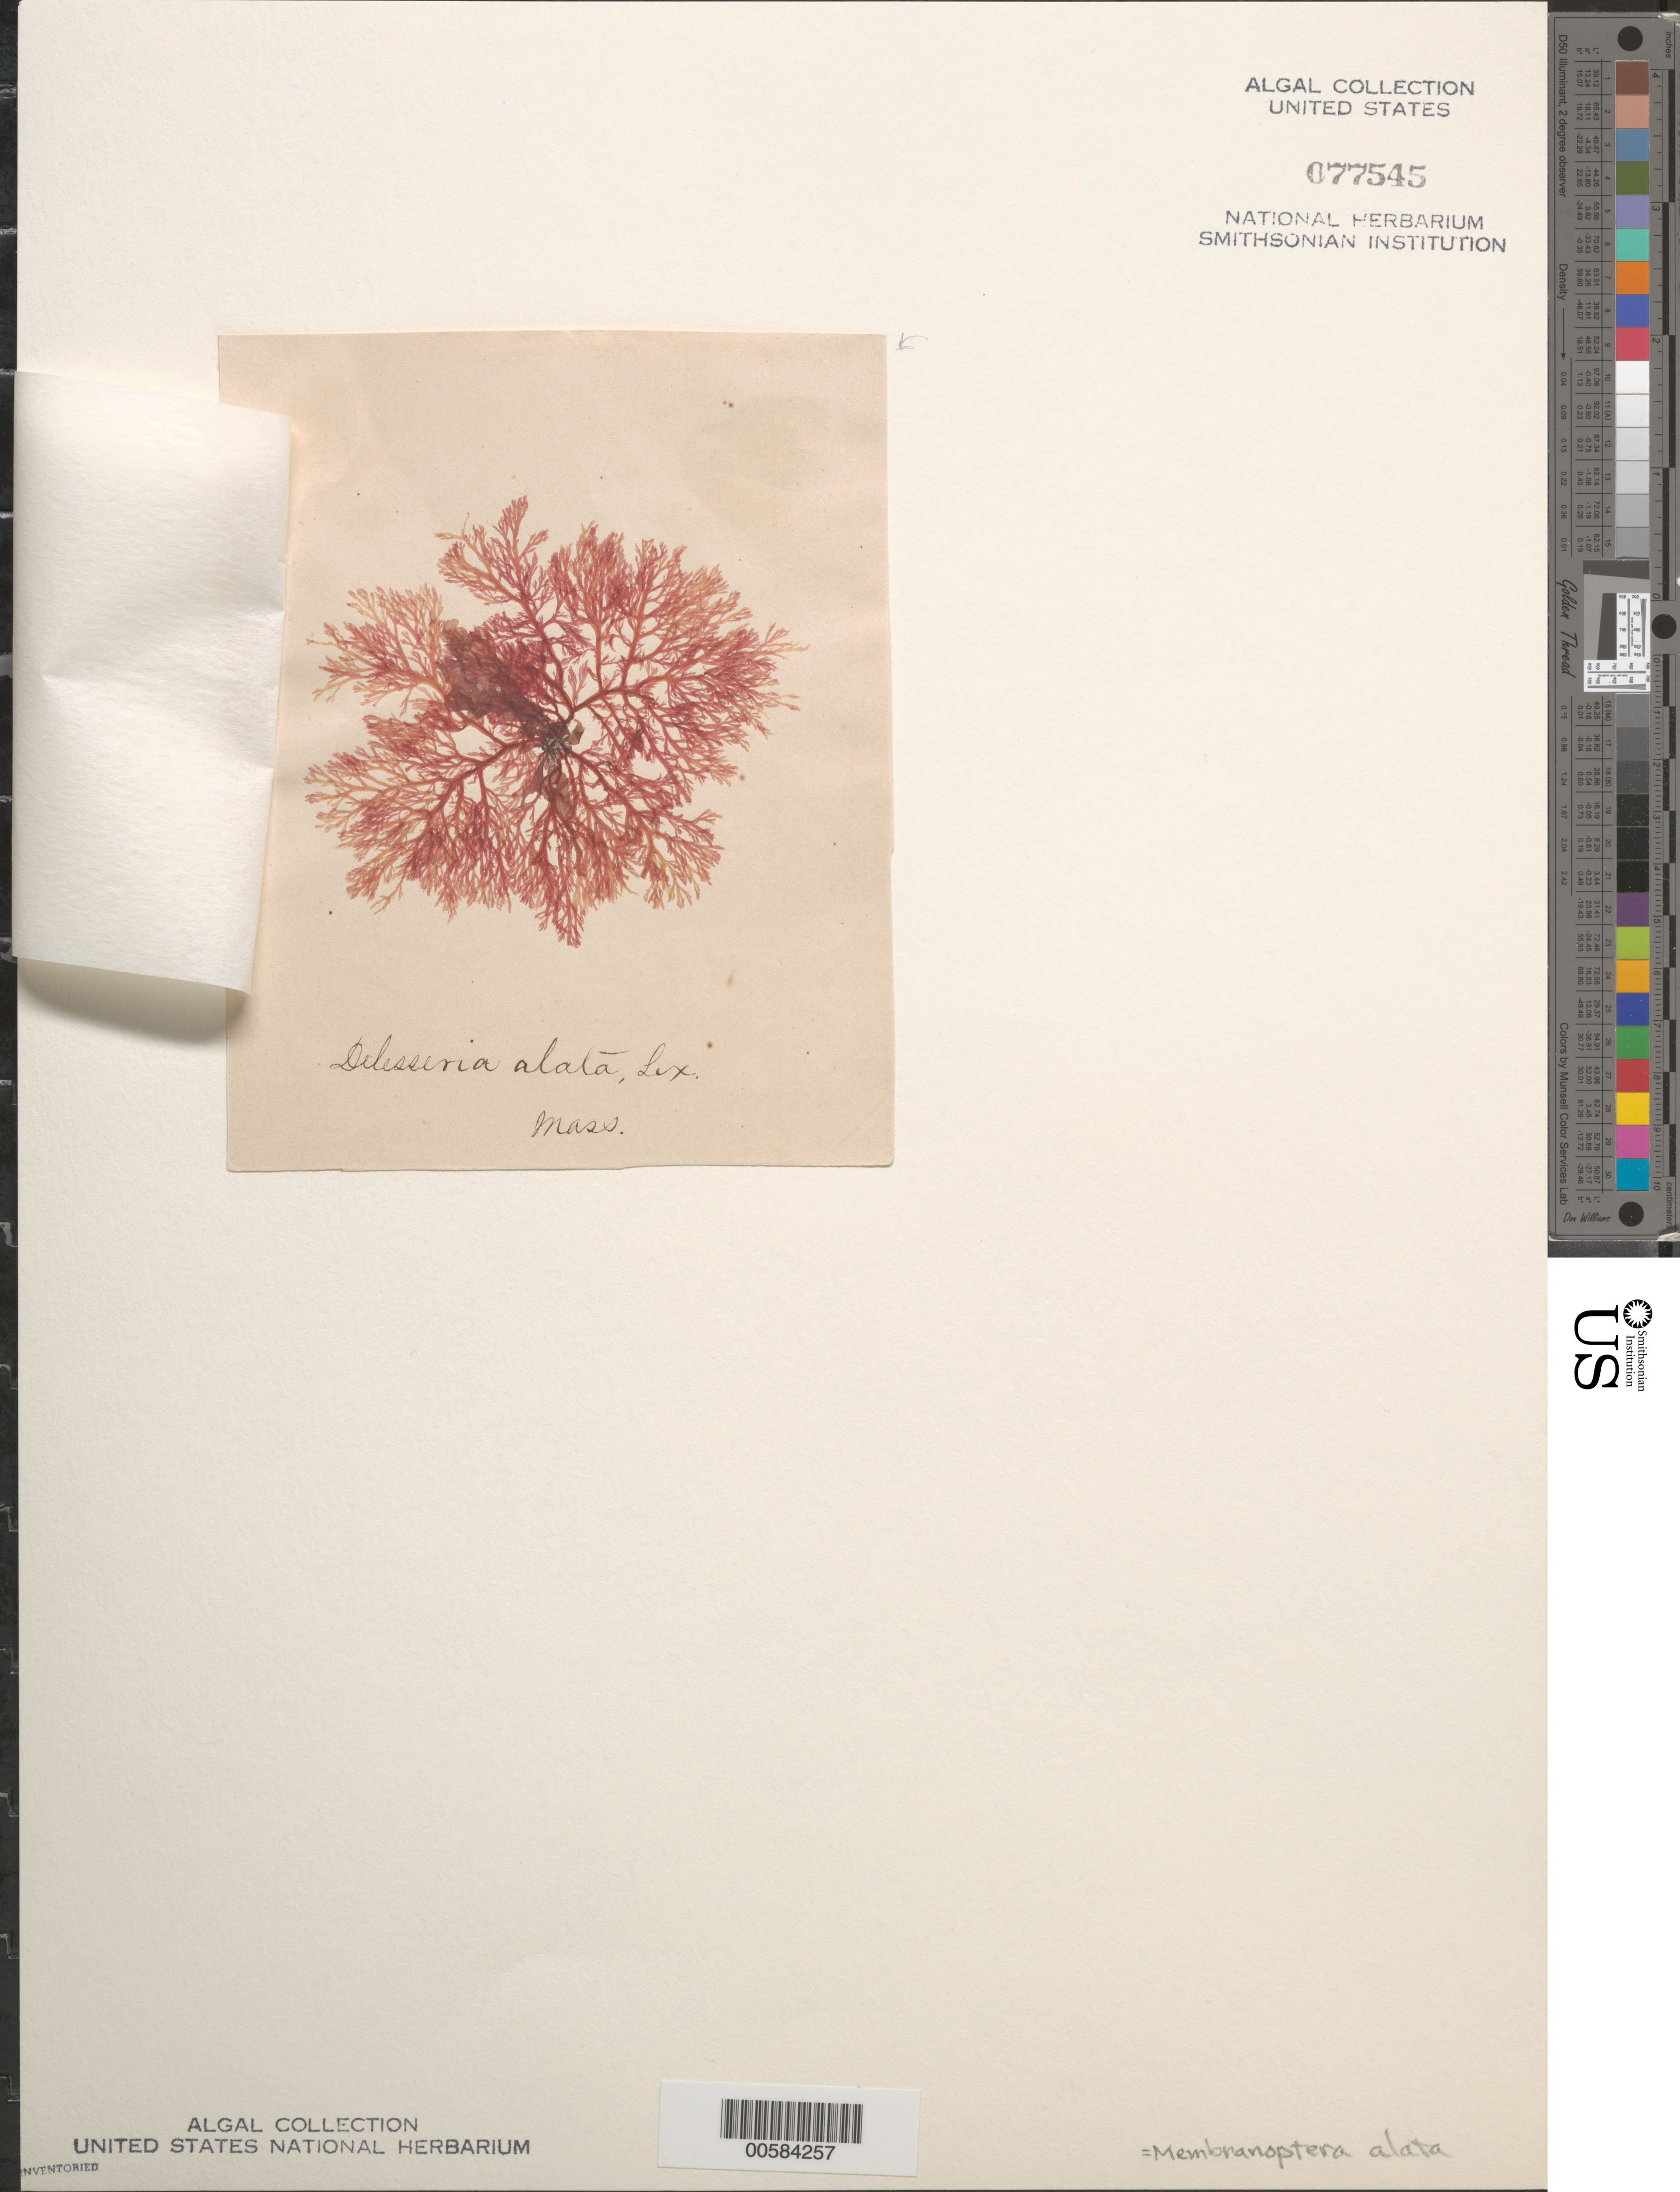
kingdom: Plantae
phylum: Rhodophyta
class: Florideophyceae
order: Ceramiales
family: Delesseriaceae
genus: Membranoptera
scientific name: Membranoptera alata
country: United States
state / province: Massachusetts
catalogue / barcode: US 77545